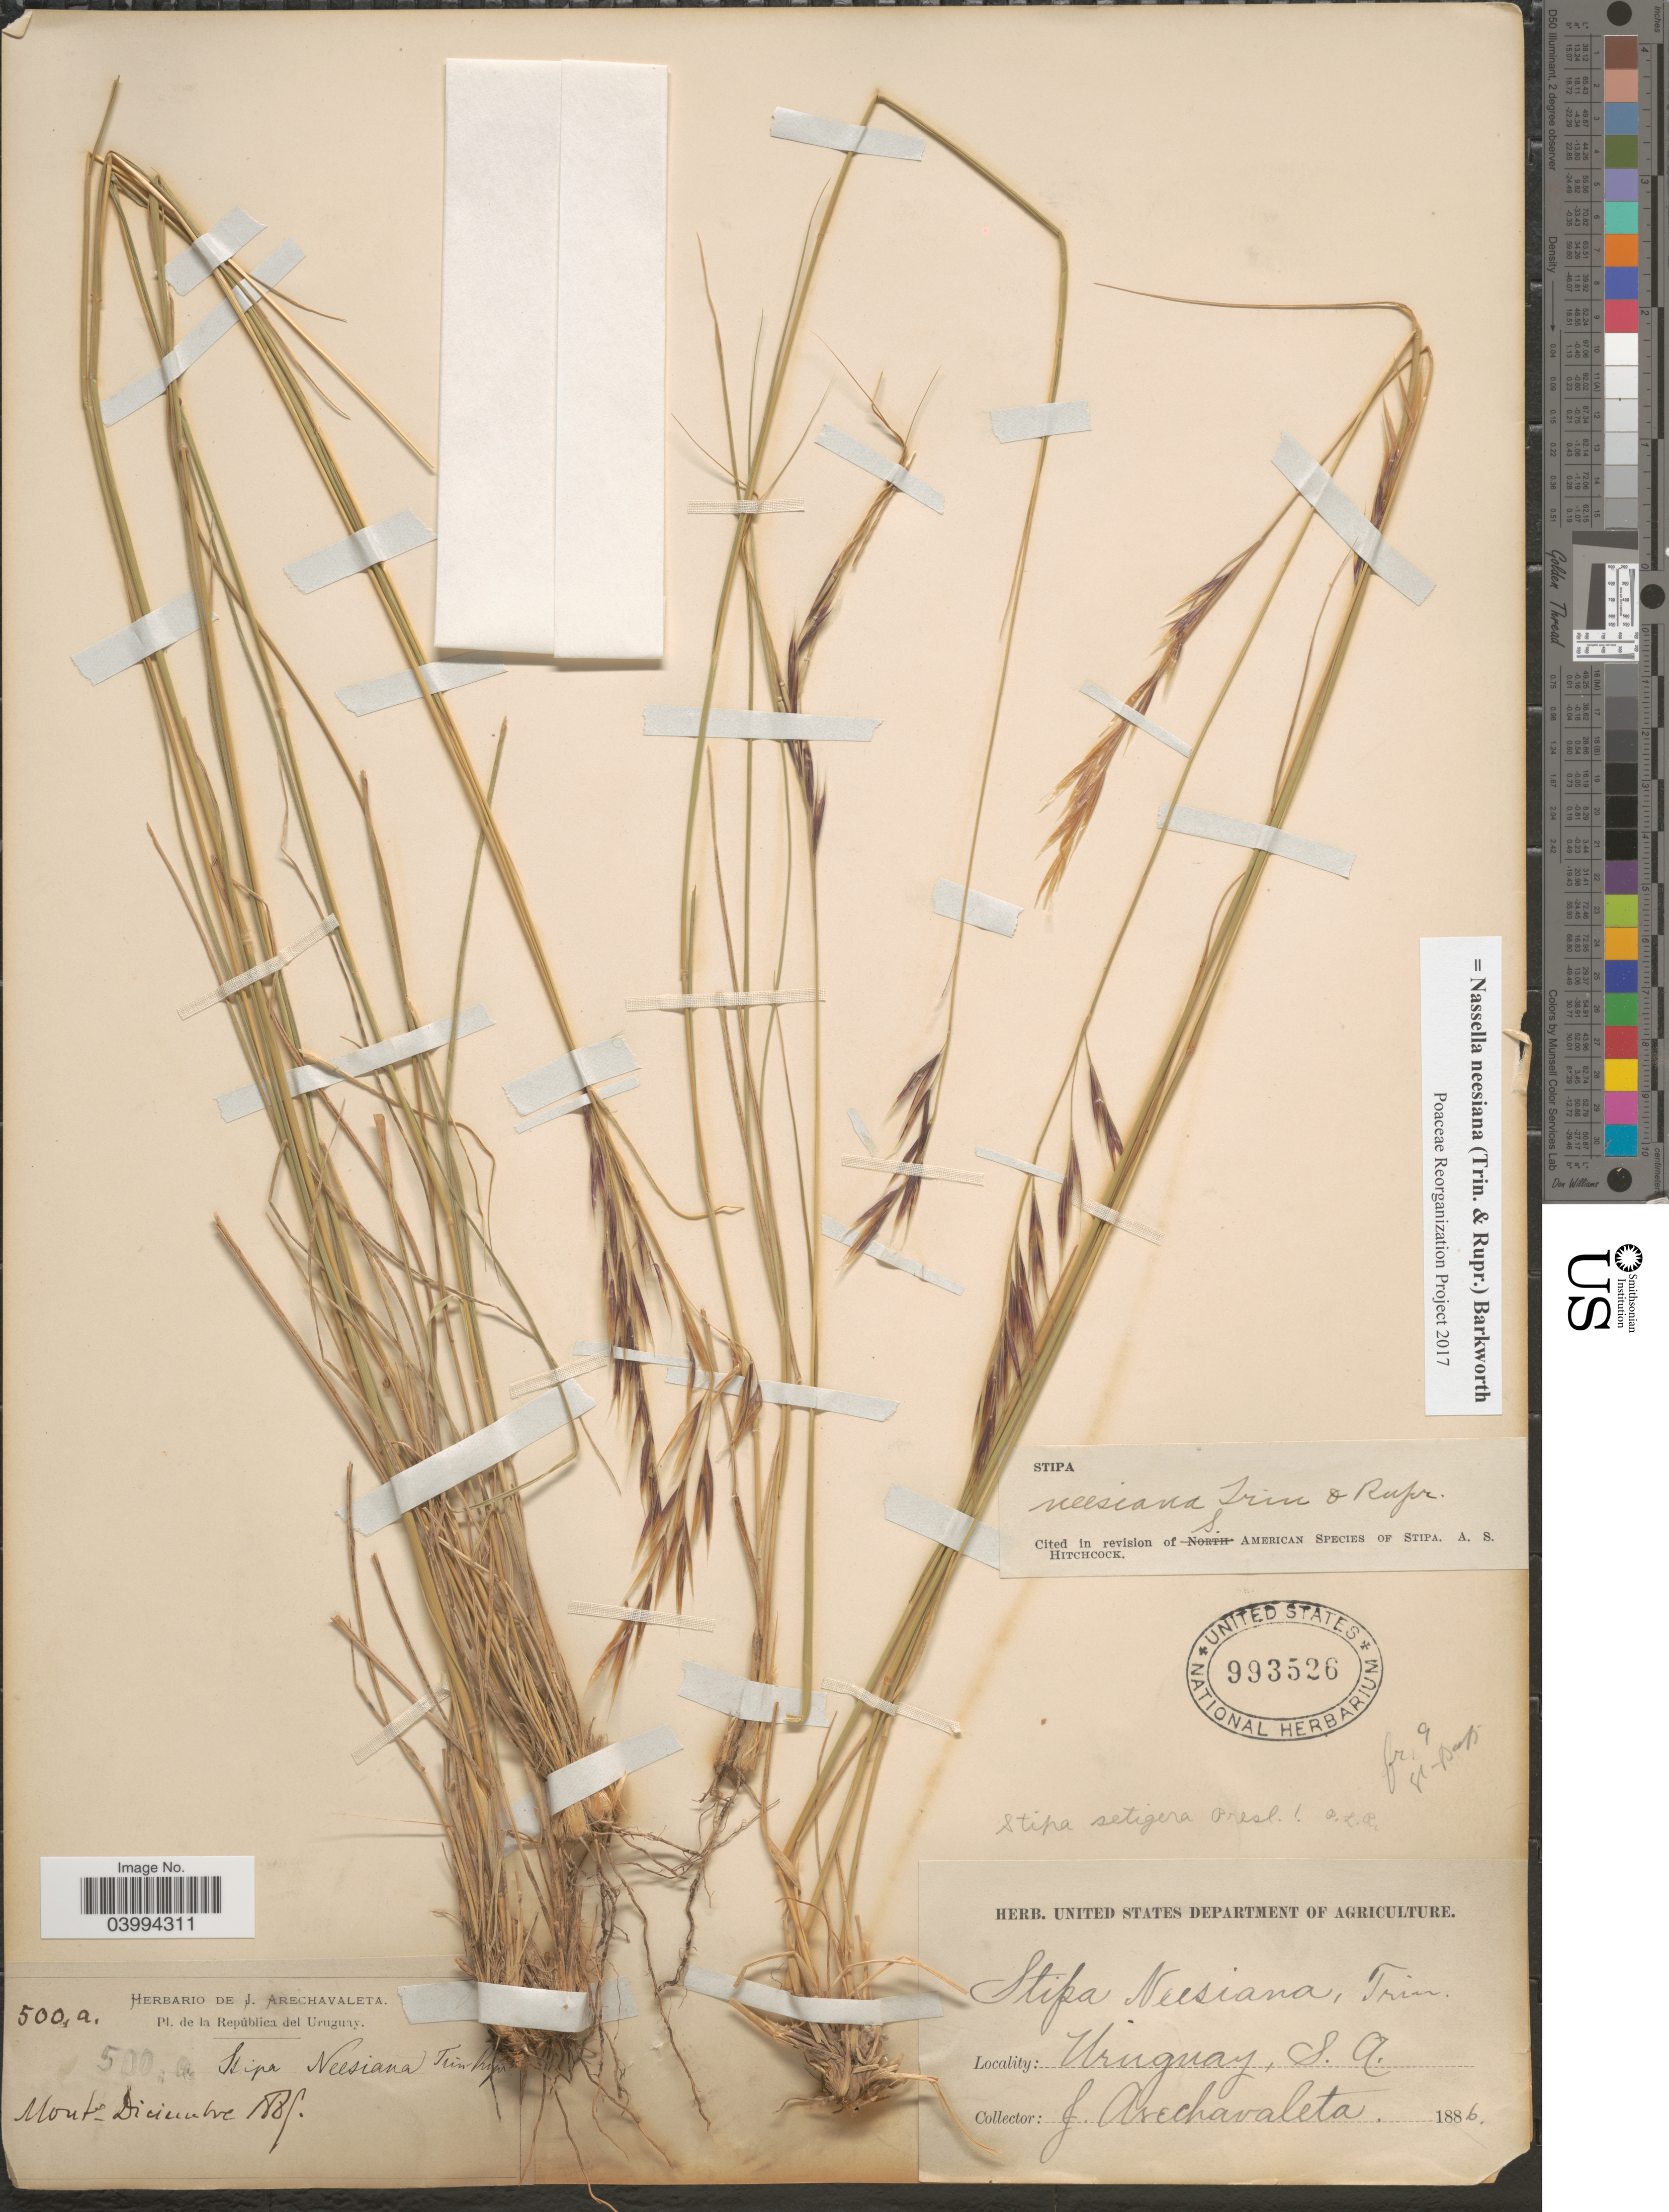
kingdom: Plantae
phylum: Tracheophyta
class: Liliopsida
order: Poales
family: Poaceae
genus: Nassella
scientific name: Nassella neesiana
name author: (Trin. & Rupr.) Barkworth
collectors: J. Arechavaleta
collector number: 500a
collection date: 1886-12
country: Uruguay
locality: Monte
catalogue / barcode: US 993526